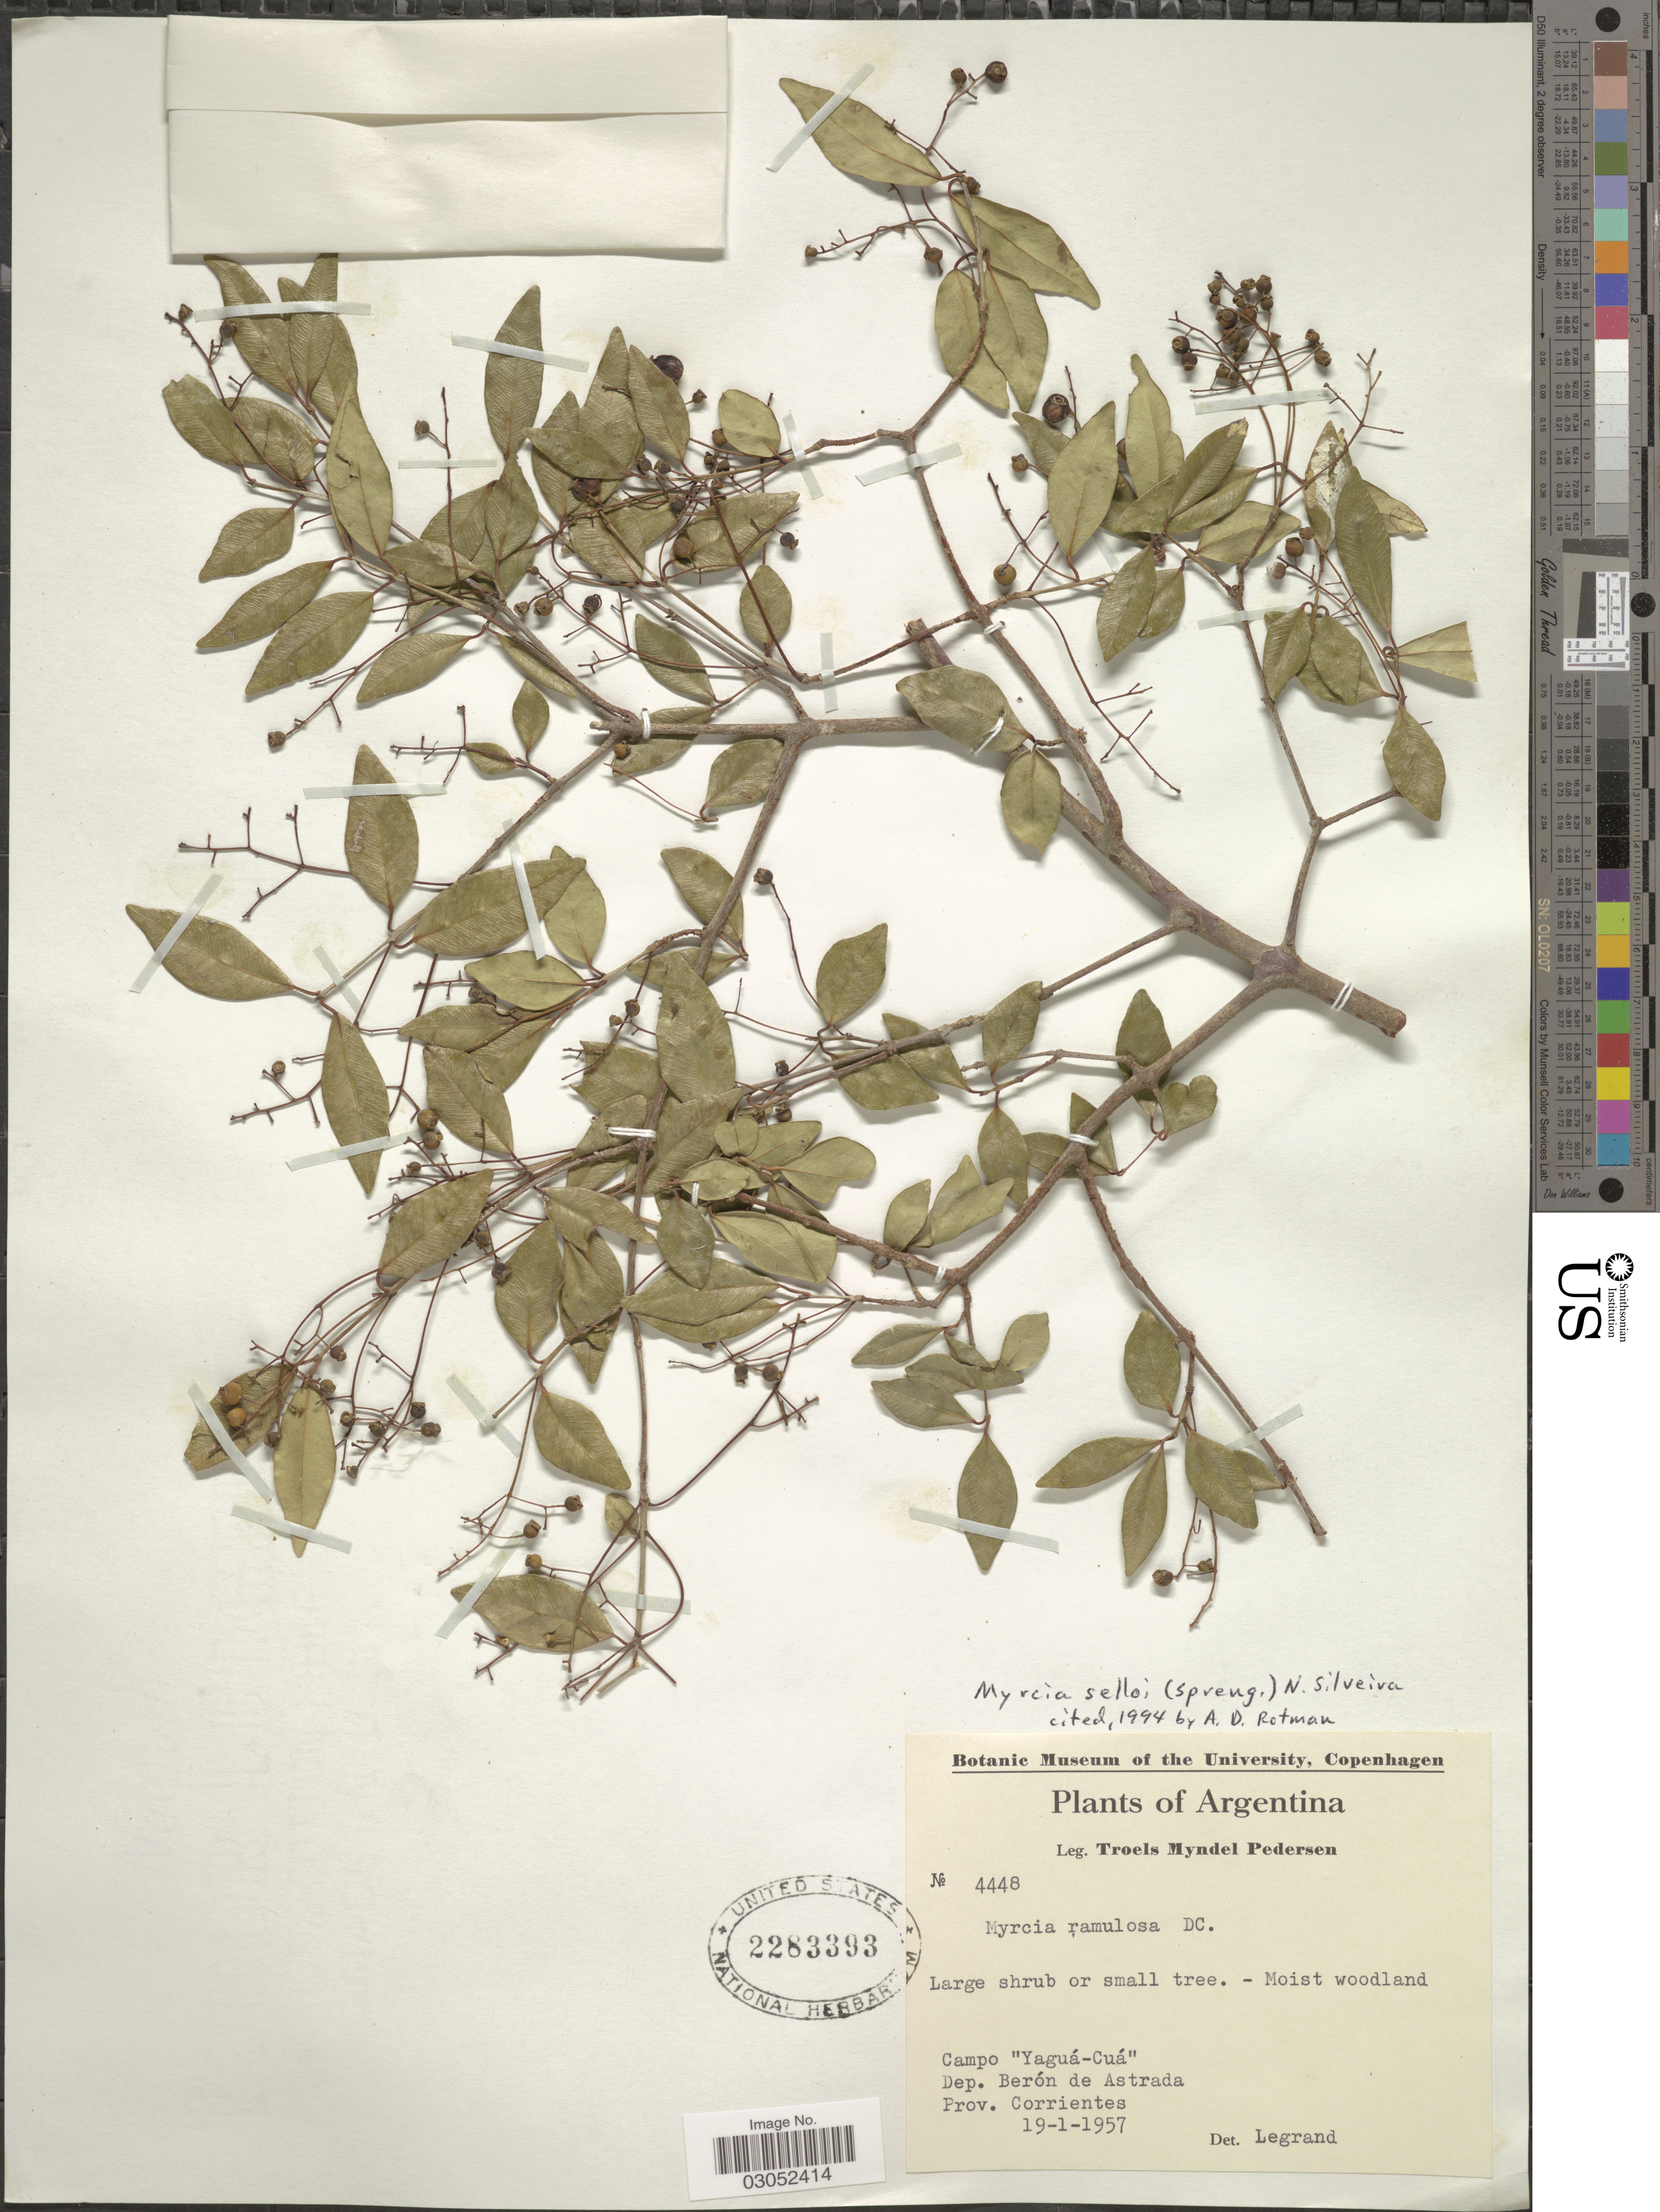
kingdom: Plantae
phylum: Tracheophyta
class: Magnoliopsida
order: Myrtales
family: Myrtaceae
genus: Myrcia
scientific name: Myrcia selloi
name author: (Spreng.) Silveira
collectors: T. Pederson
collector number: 4448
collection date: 1957-01-19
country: Argentina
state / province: Corrientes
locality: Campo "Yaguá-Cuá". Dep. Berón de Astrada. Prov. Corrientes.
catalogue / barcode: US 2283393